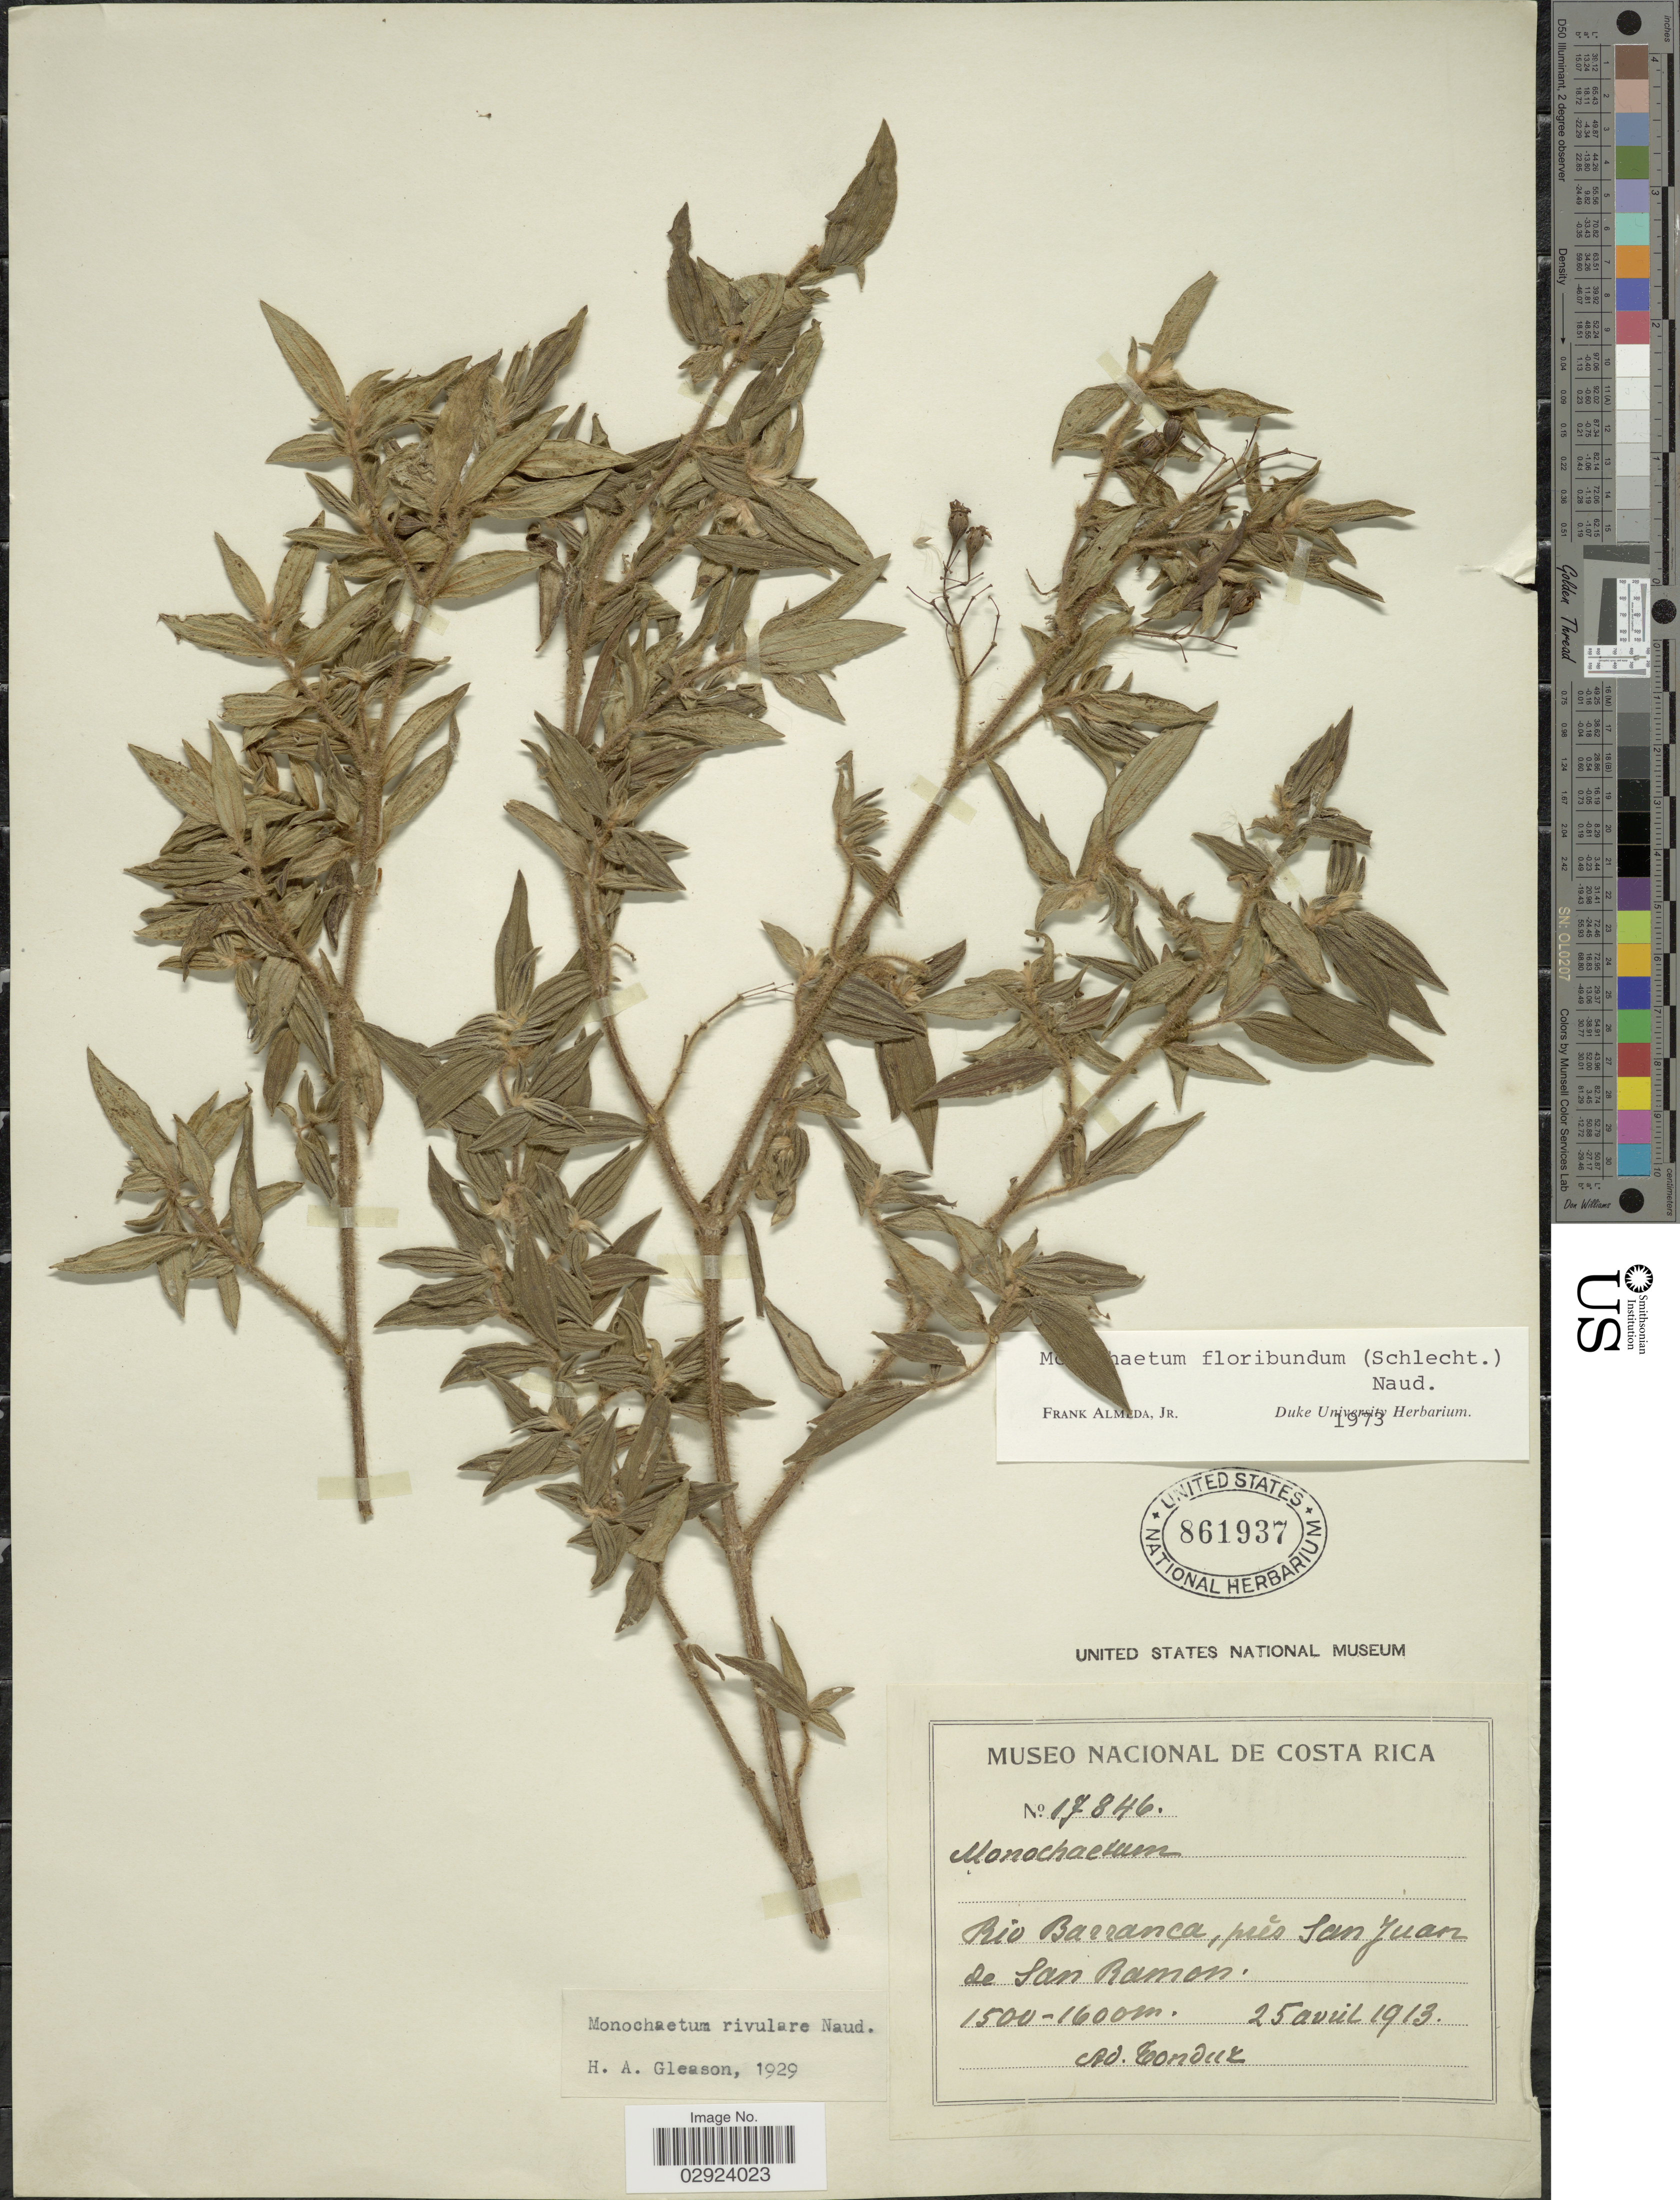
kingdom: Plantae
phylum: Tracheophyta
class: Magnoliopsida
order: Myrtales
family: Melastomataceae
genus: Monochaetum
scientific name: Monochaetum floribundum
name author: (Schltdl.) Naudin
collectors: A. Tonduz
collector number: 17846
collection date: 1913-04-25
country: Costa Rica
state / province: Alajuela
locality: Rio Barranca, prés San Juan de San Ramon.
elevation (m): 1500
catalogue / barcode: US 861937